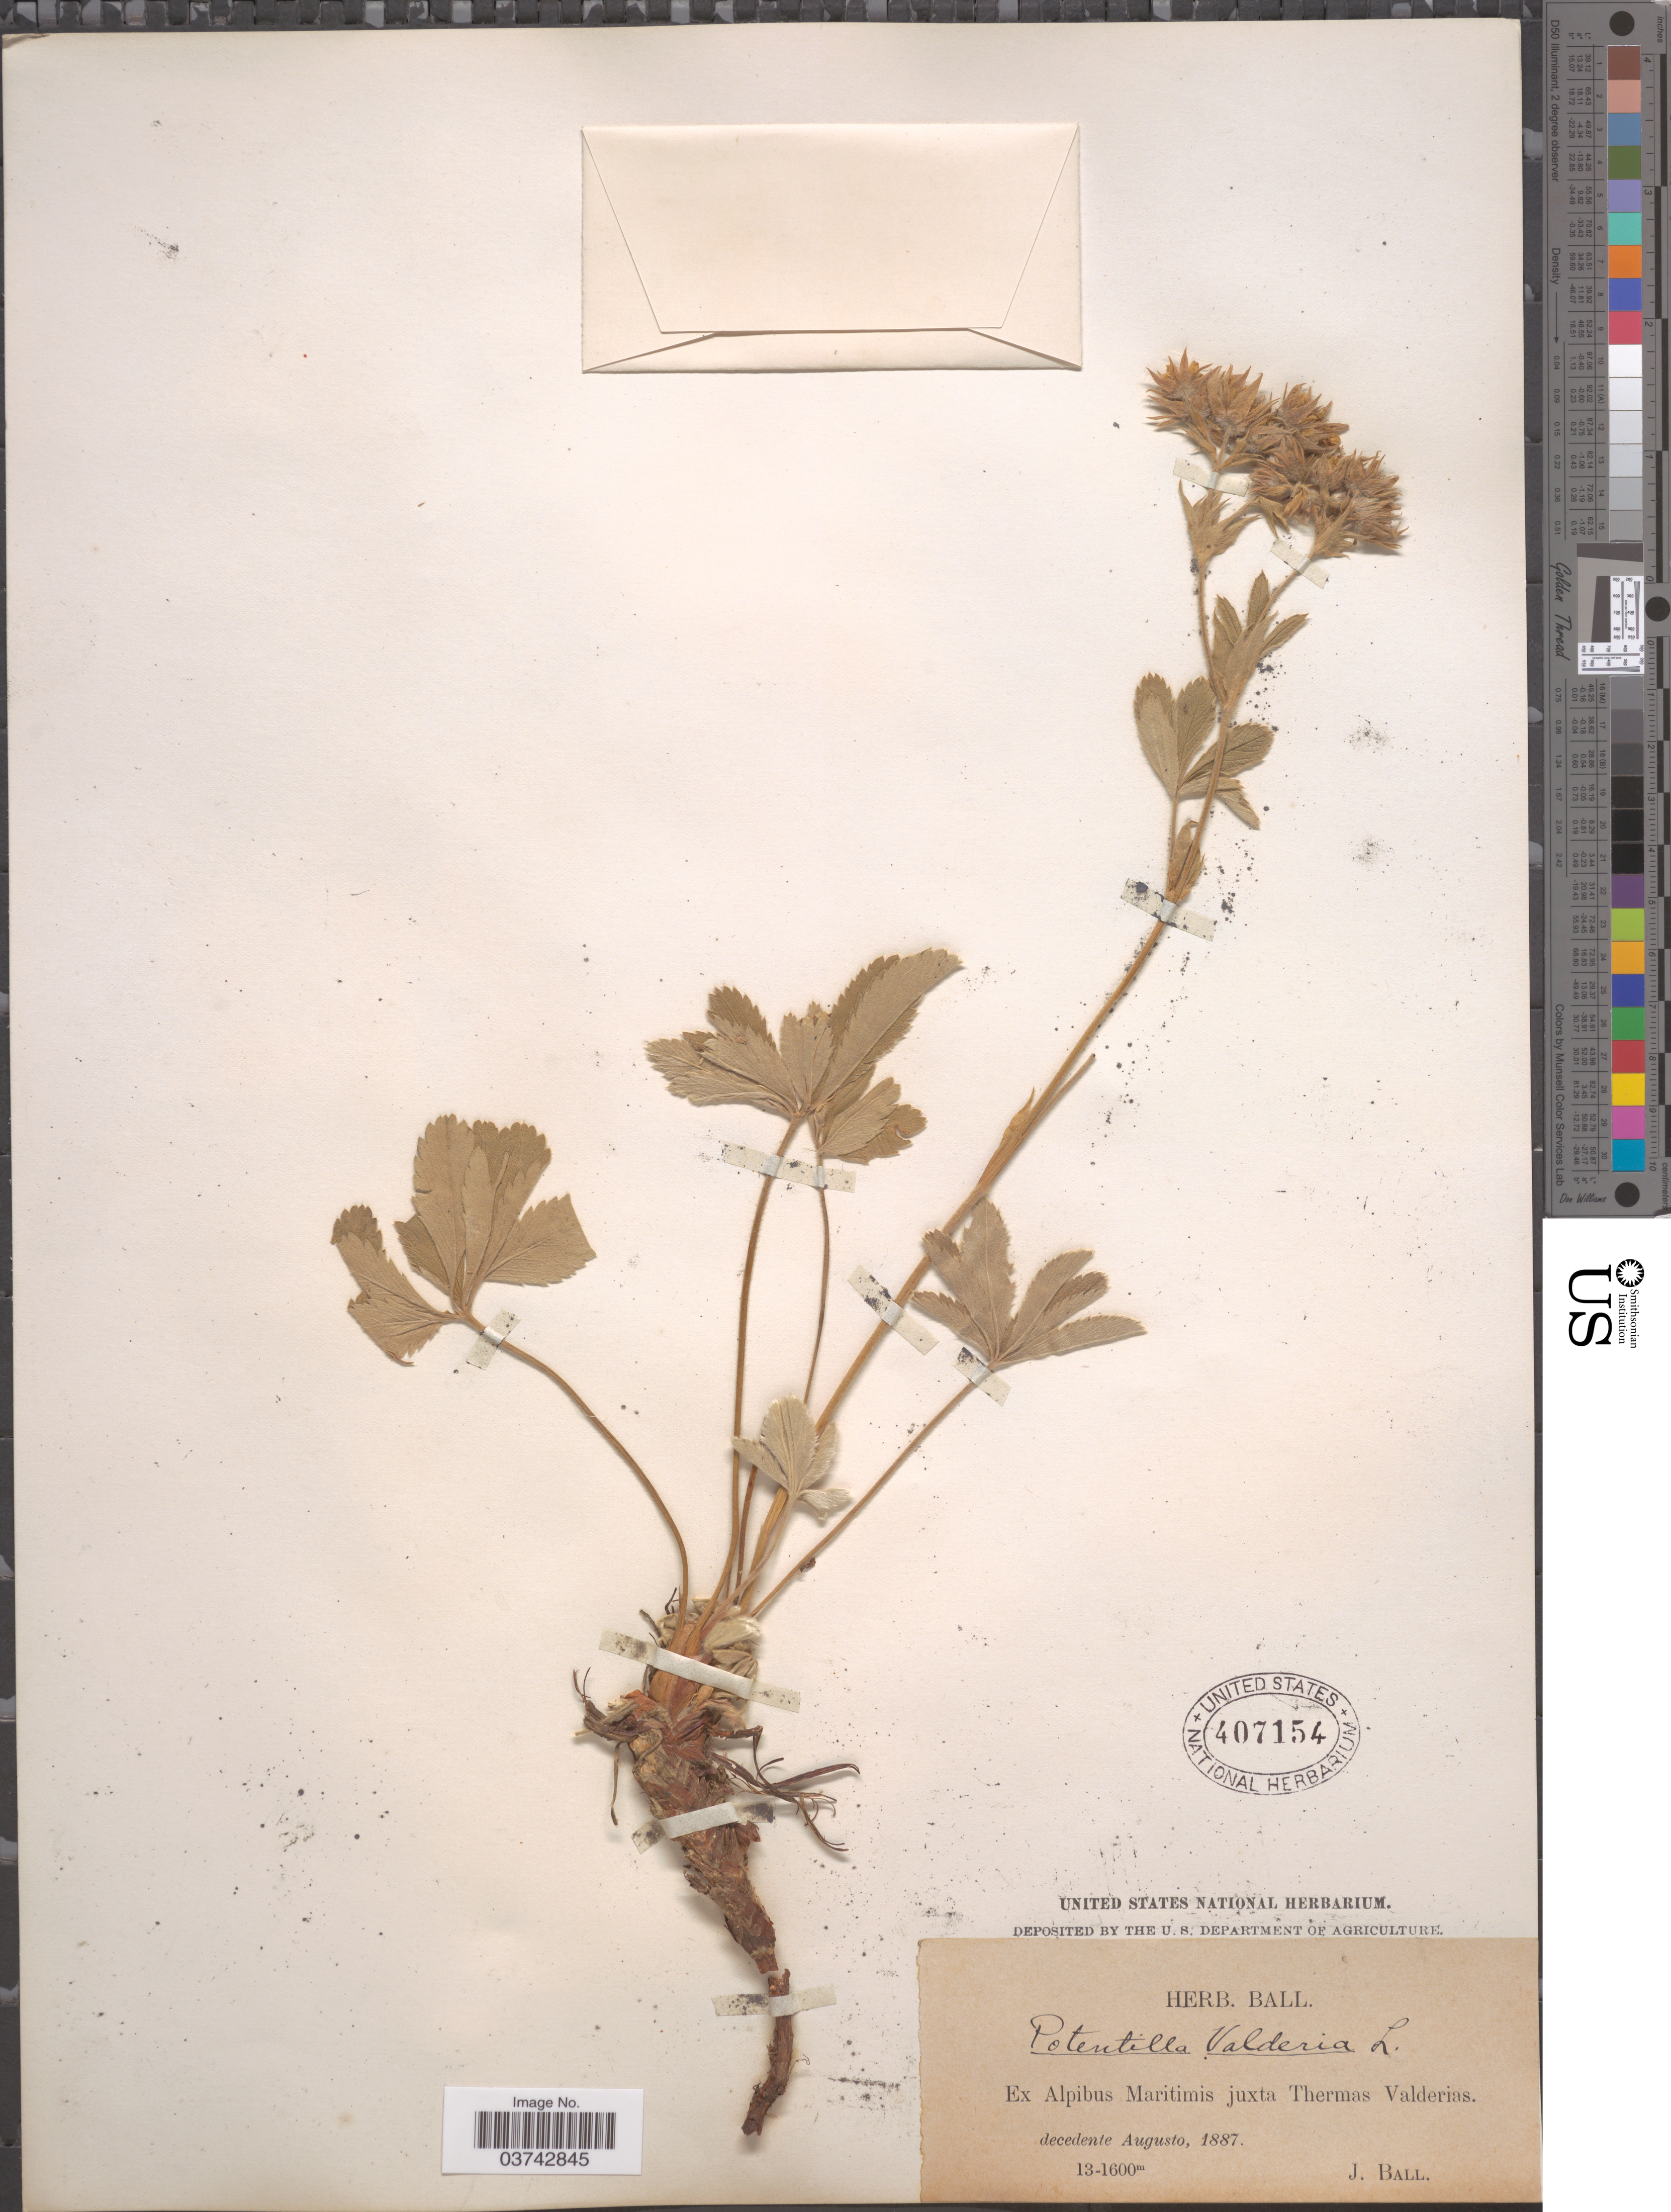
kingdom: Plantae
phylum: Tracheophyta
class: Magnoliopsida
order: Rosales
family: Rosaceae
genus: Potentilla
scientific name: Potentilla valderia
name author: L.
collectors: J. Ball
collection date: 1887-08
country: Italy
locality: Ex Alpibus Maritimis juxta Thermas Valderias.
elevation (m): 1300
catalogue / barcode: US 407154